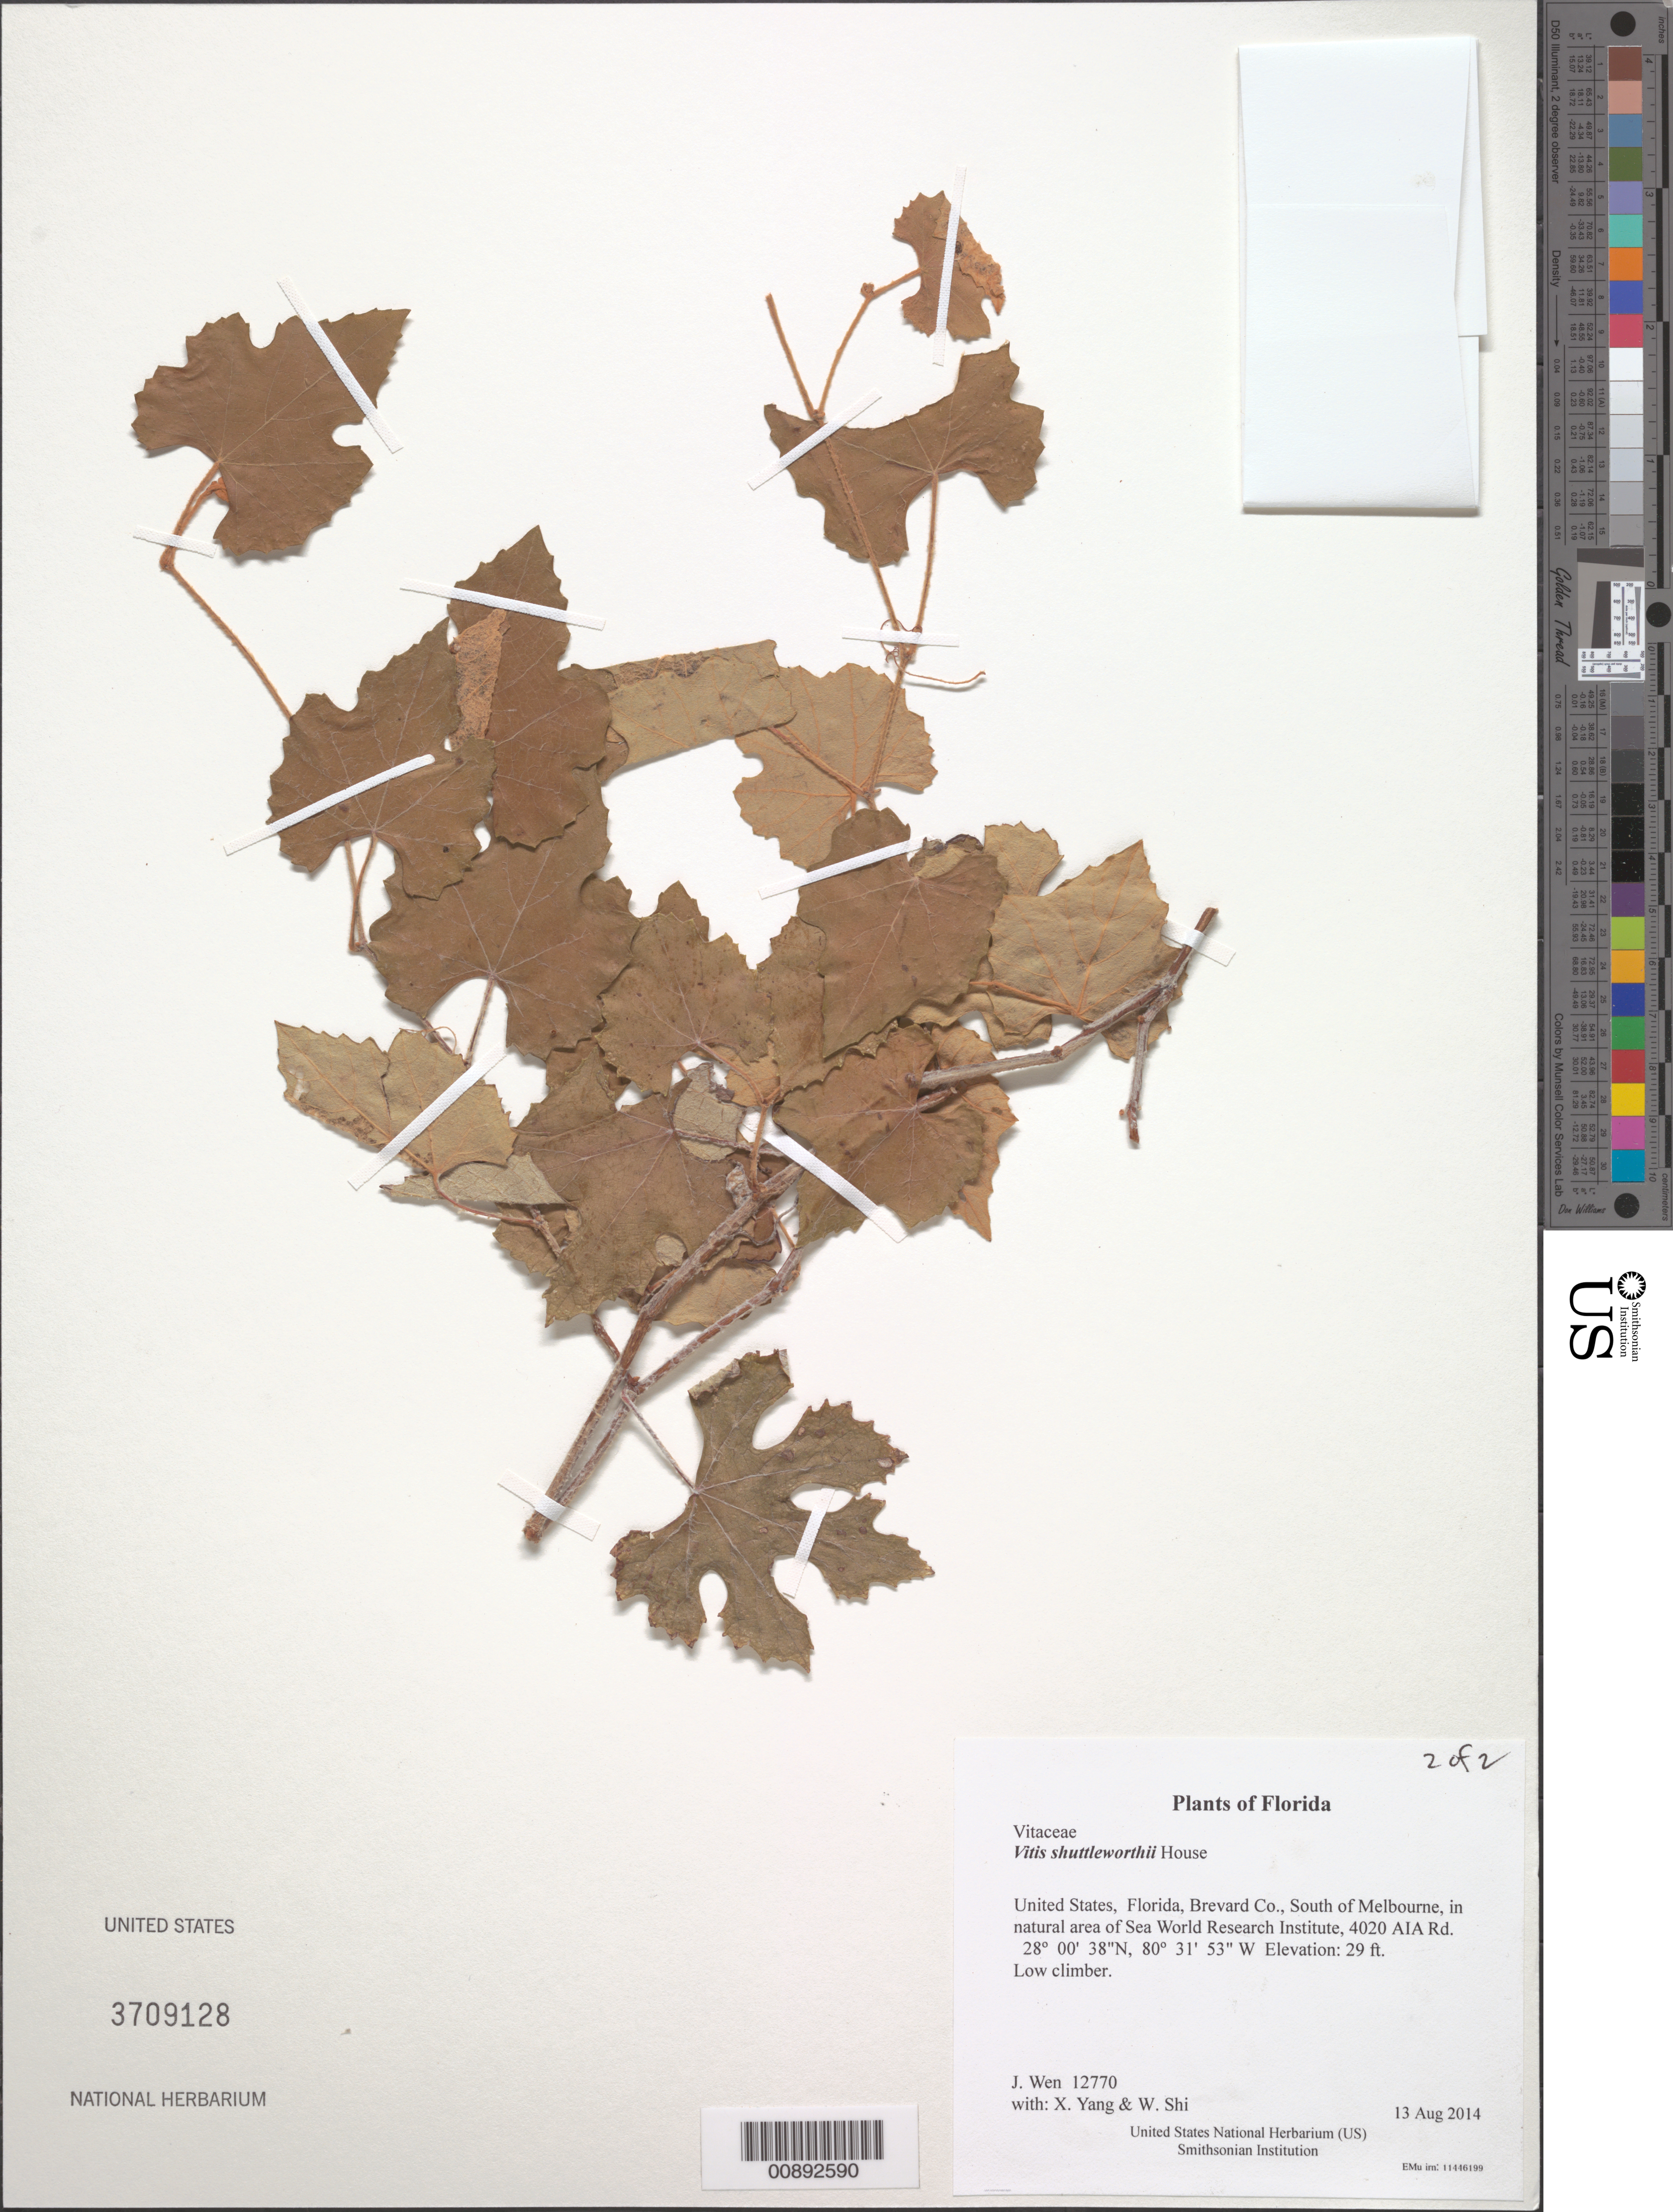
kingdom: Plantae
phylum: Tracheophyta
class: Magnoliopsida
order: Vitales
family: Vitaceae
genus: Vitis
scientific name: Vitis shuttleworthii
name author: House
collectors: J. Wen, X. Yang & W. Shi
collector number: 12770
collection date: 2014-08-13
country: United States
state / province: Florida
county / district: Brevard Co.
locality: South of Melbourne, in natural area of Sea World Research Institute, 4020 AIA Rd.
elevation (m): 9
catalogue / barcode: US 3709128